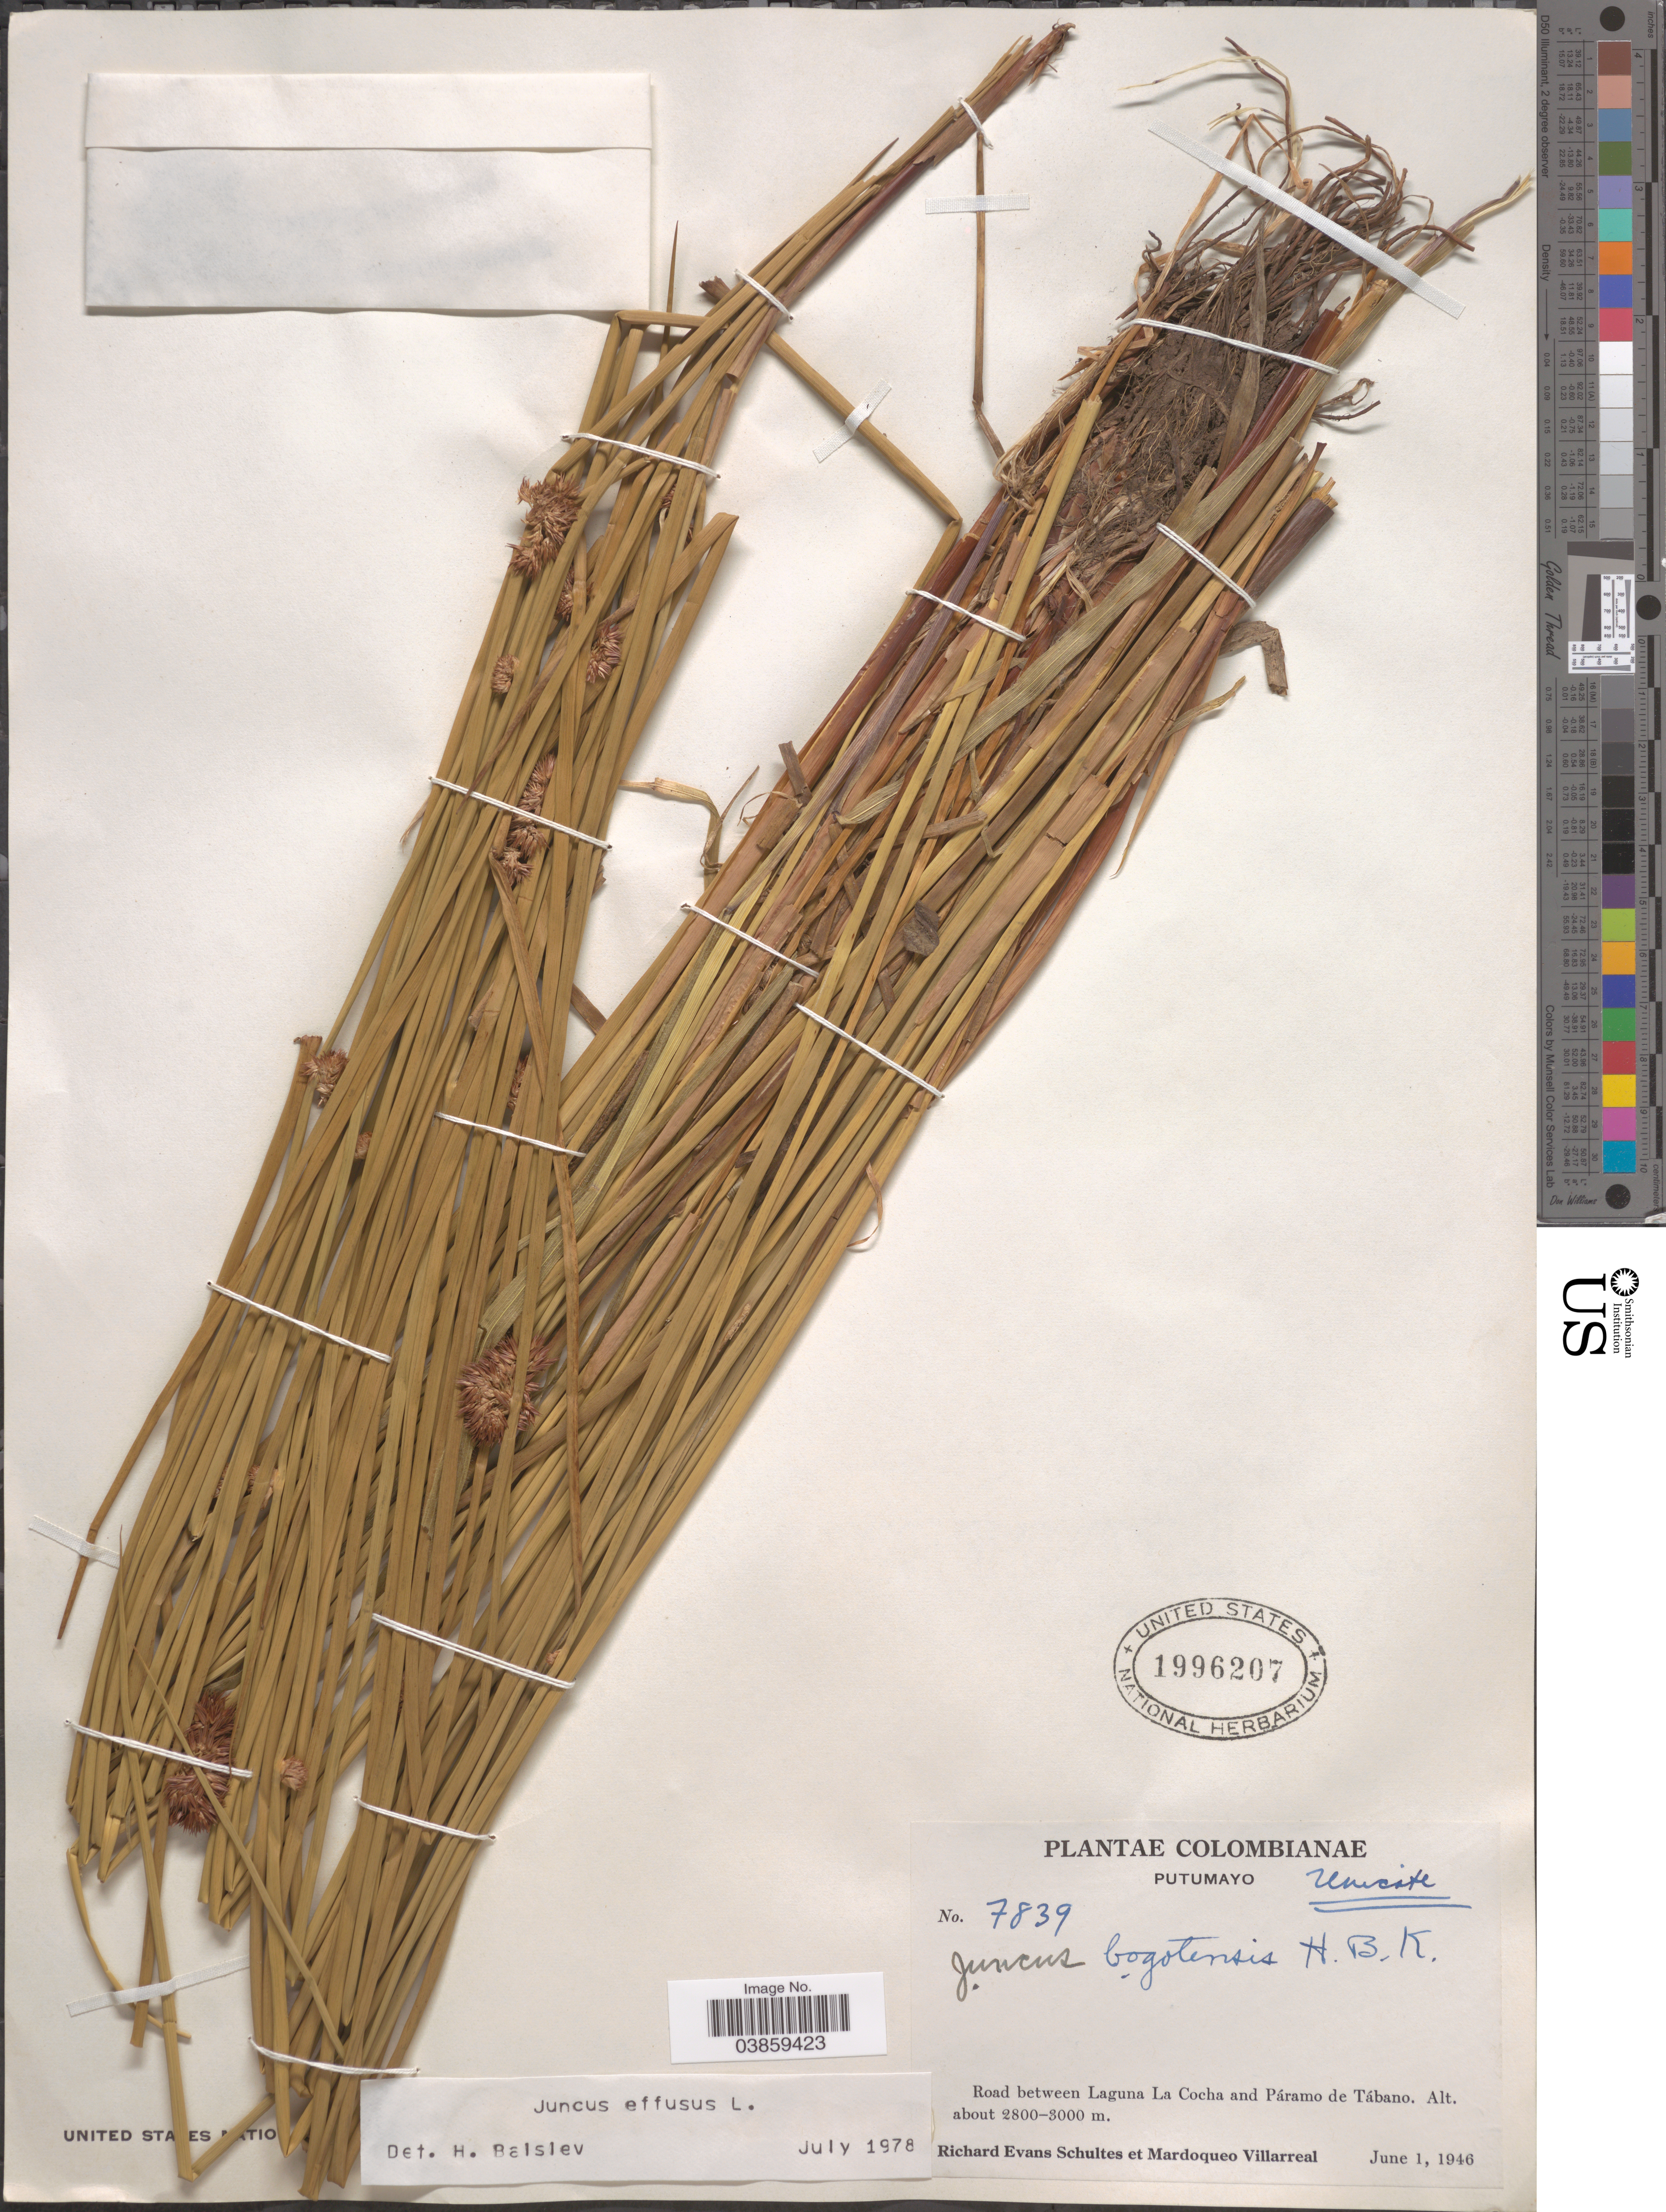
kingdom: Plantae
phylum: Tracheophyta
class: Liliopsida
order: Poales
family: Juncaceae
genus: Juncus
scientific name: Juncus effusus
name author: L.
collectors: R. E. Schultes & M. Villareal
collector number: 7839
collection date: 1946-06-01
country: Colombia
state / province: Putumayo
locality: Road between Laguna La Cocha and Páramo de Tábano.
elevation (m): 2800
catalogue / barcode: US 1996207